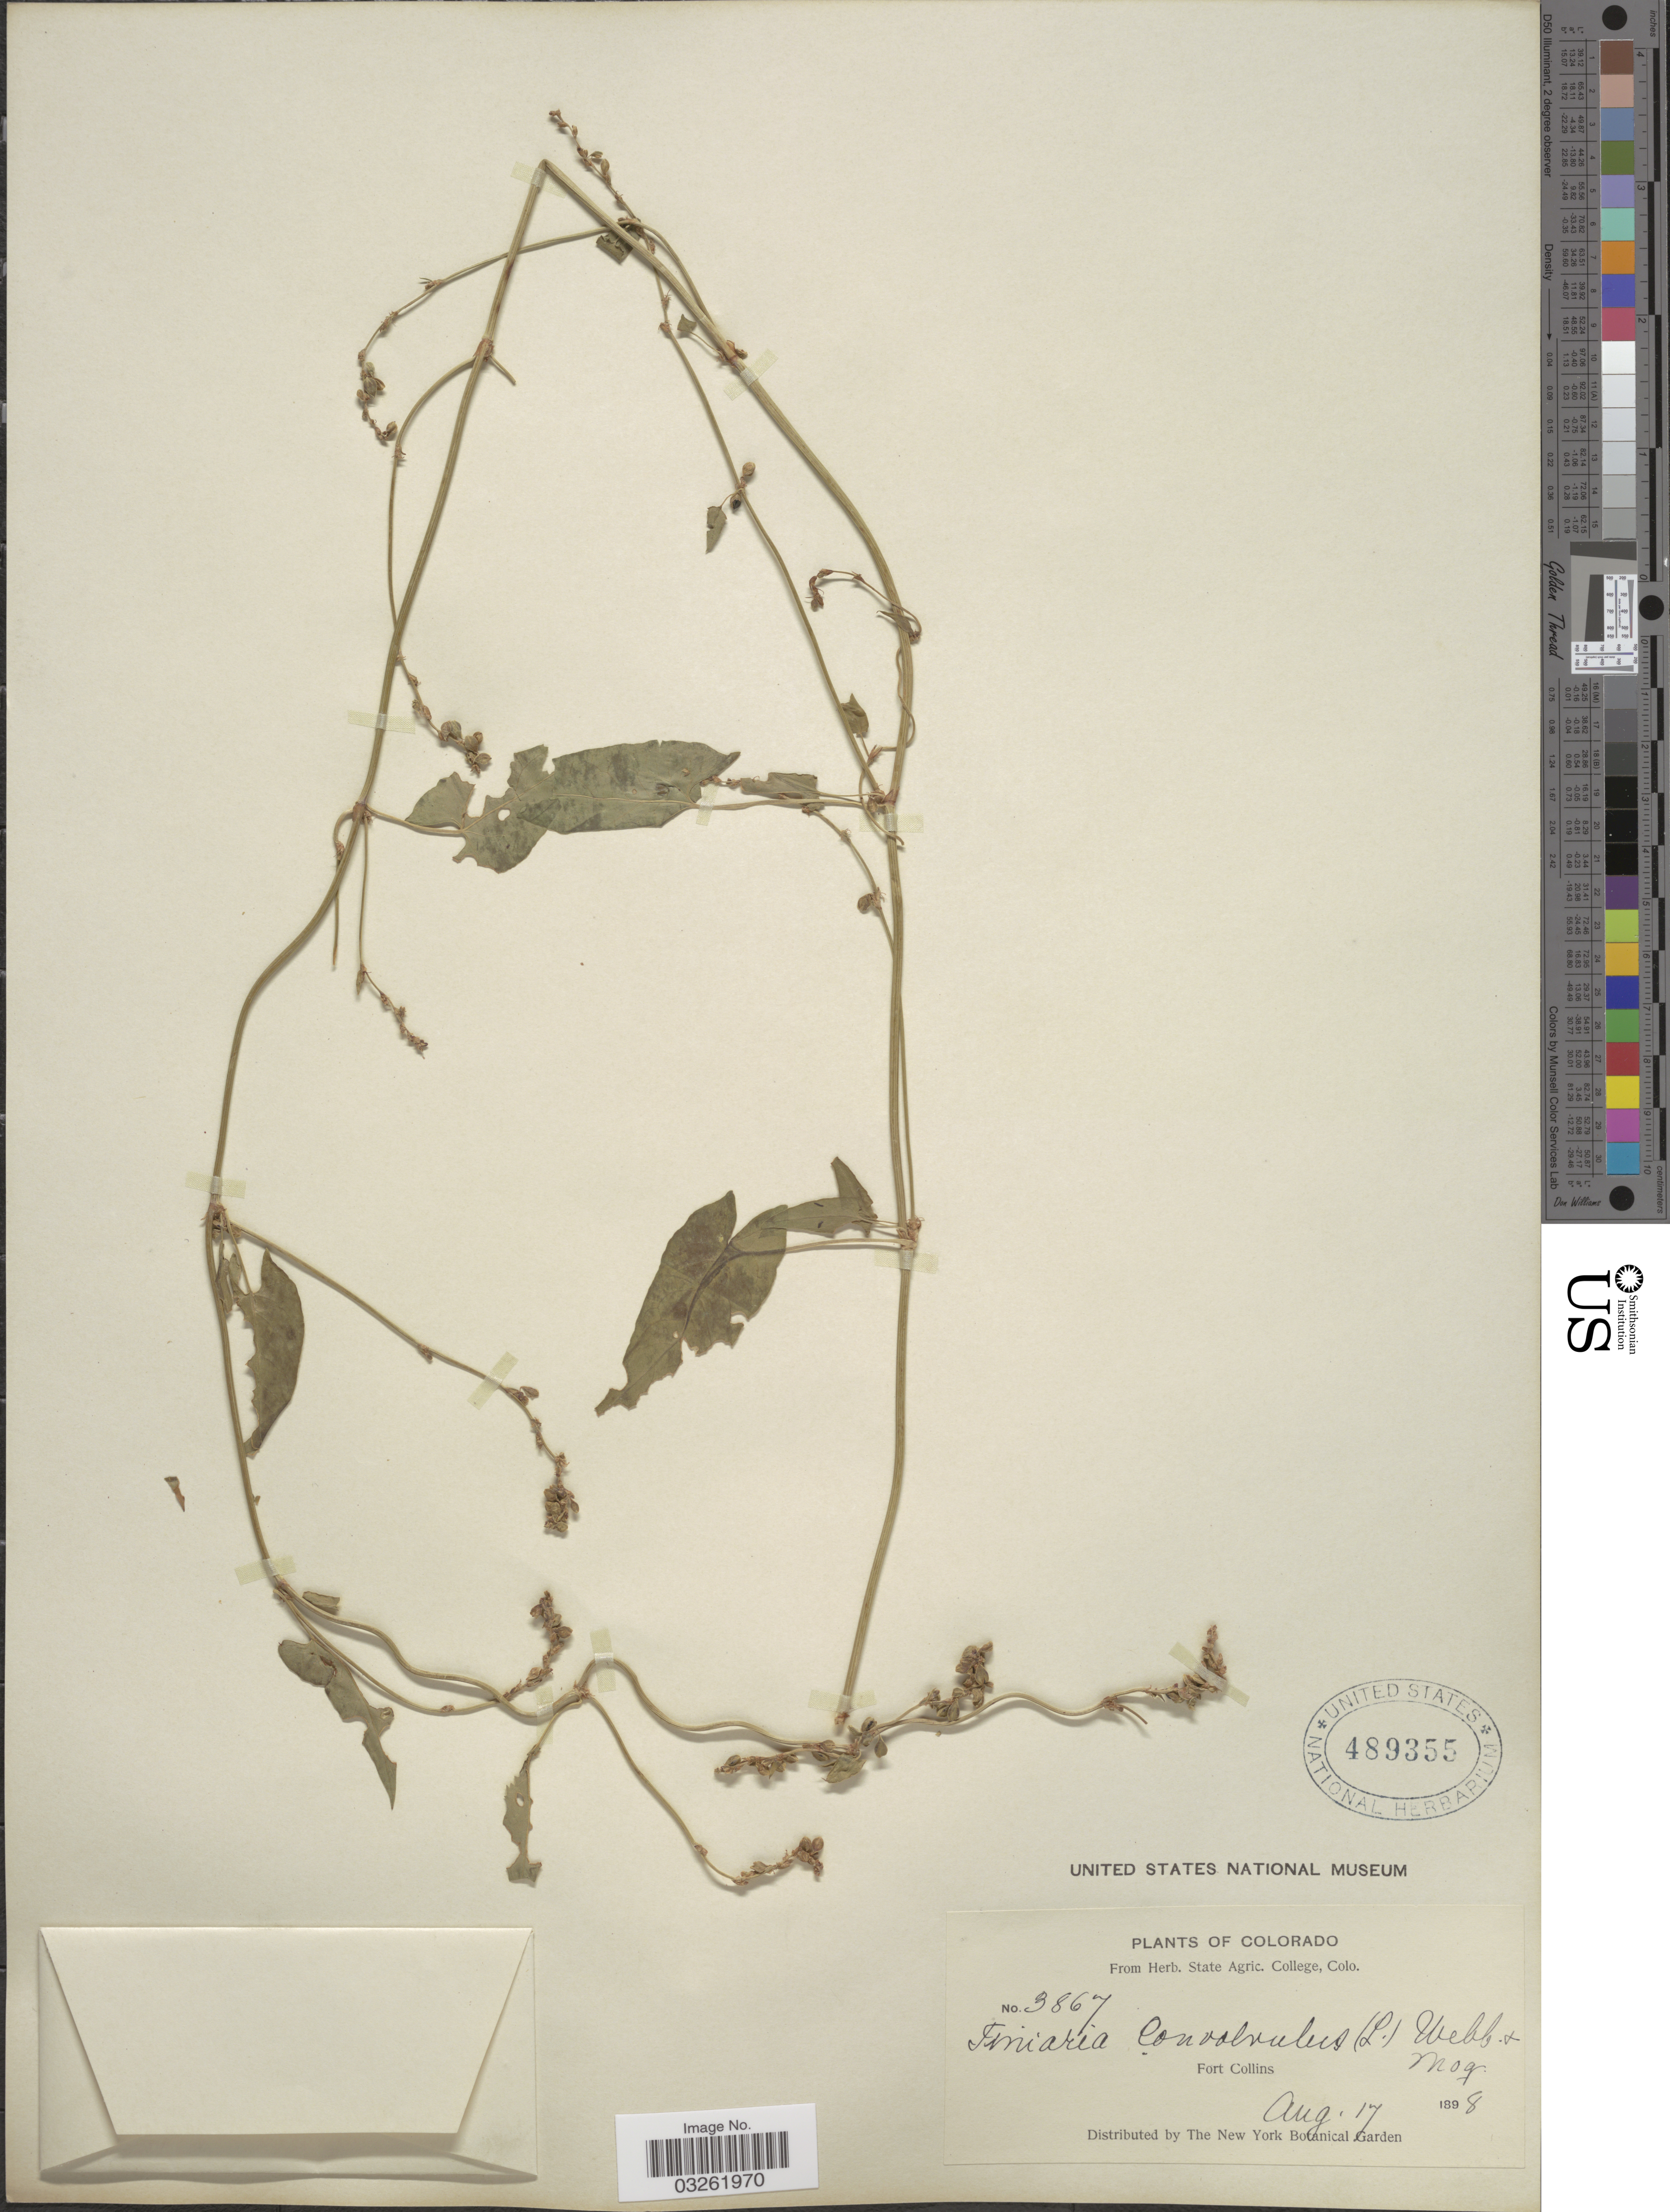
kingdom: Plantae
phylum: Tracheophyta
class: Magnoliopsida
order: Caryophyllales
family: Polygonaceae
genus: Fallopia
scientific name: Fallopia convolvulus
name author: (L.) Á. Löve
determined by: Strong, M. T., (US), Smithsonian Institution - National Museum of Natural History (UNITED STATES)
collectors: ex herb. State Agric. College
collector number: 3867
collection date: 1898-08-17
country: United States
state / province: Colorado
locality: Fort Collins.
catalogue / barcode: US 489355